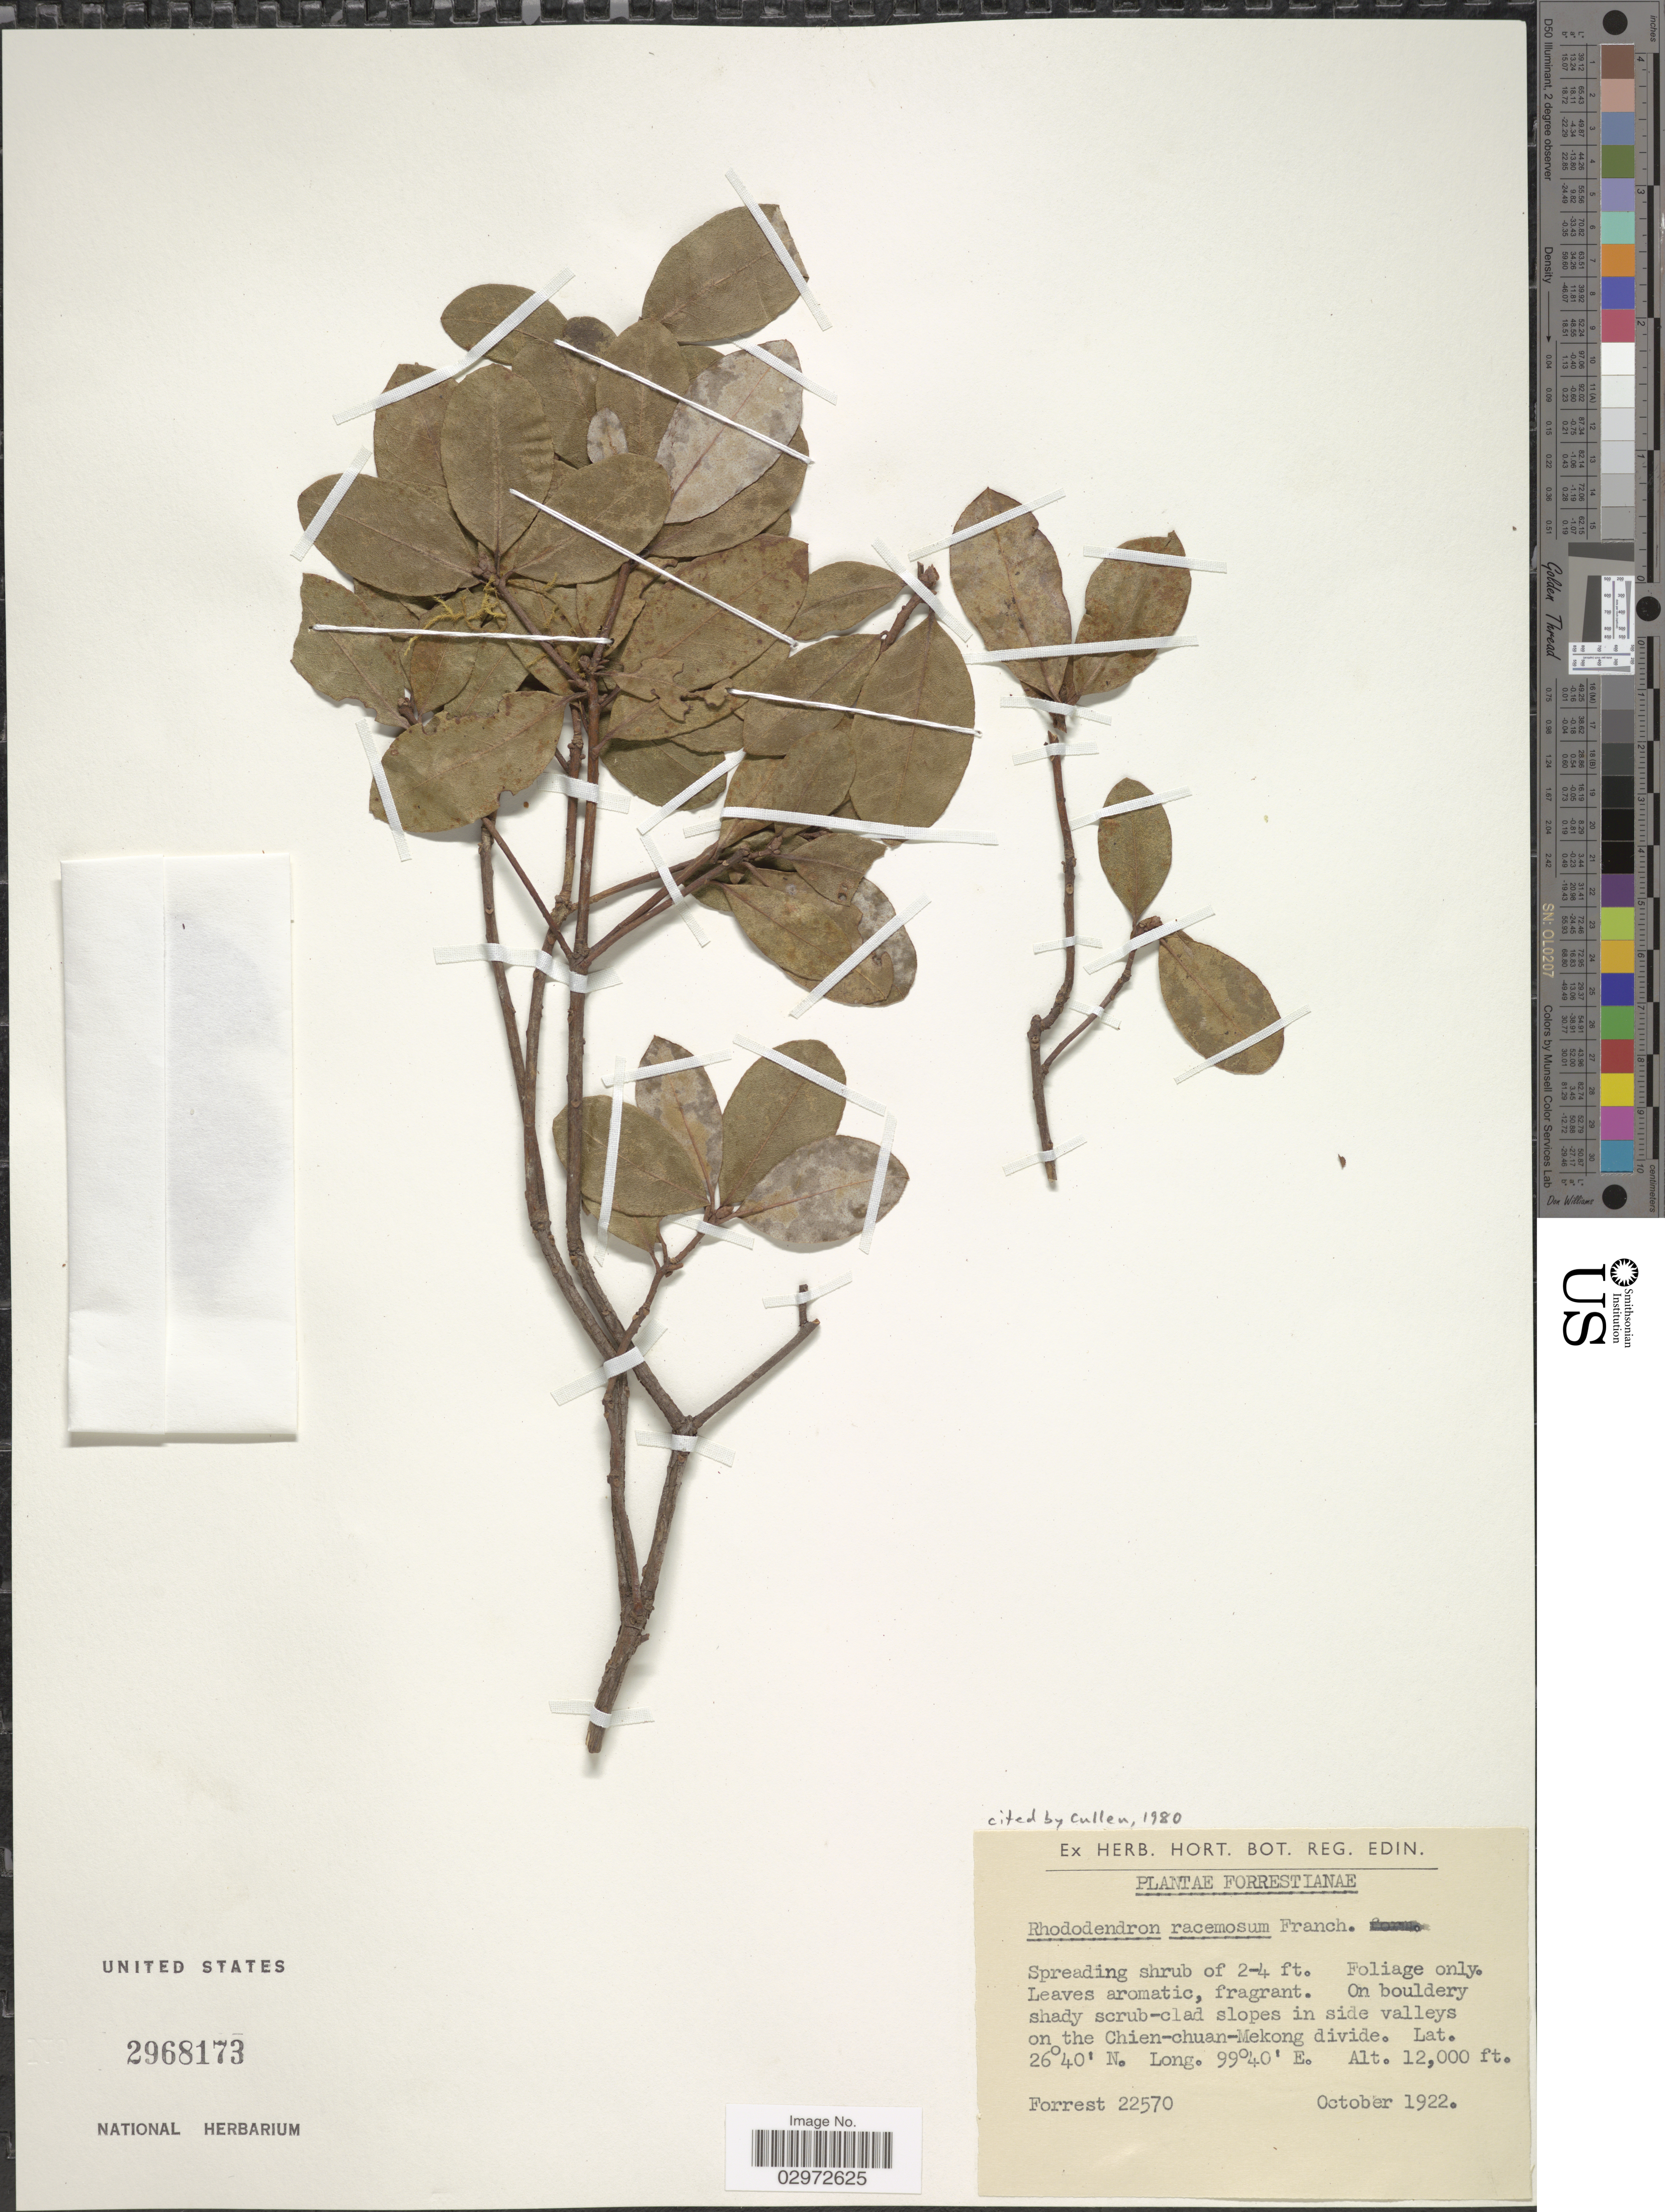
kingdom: Plantae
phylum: Tracheophyta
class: Magnoliopsida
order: Ericales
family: Ericaceae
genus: Rhododendron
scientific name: Rhododendron racemosum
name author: Franch.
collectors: -. Forrest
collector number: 22570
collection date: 1922-10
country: China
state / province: Yunnan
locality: On bouldery shady scrub-clad slopes in side valleys on the Chien-chuan-Mekong divide.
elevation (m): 3658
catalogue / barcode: US 2968173